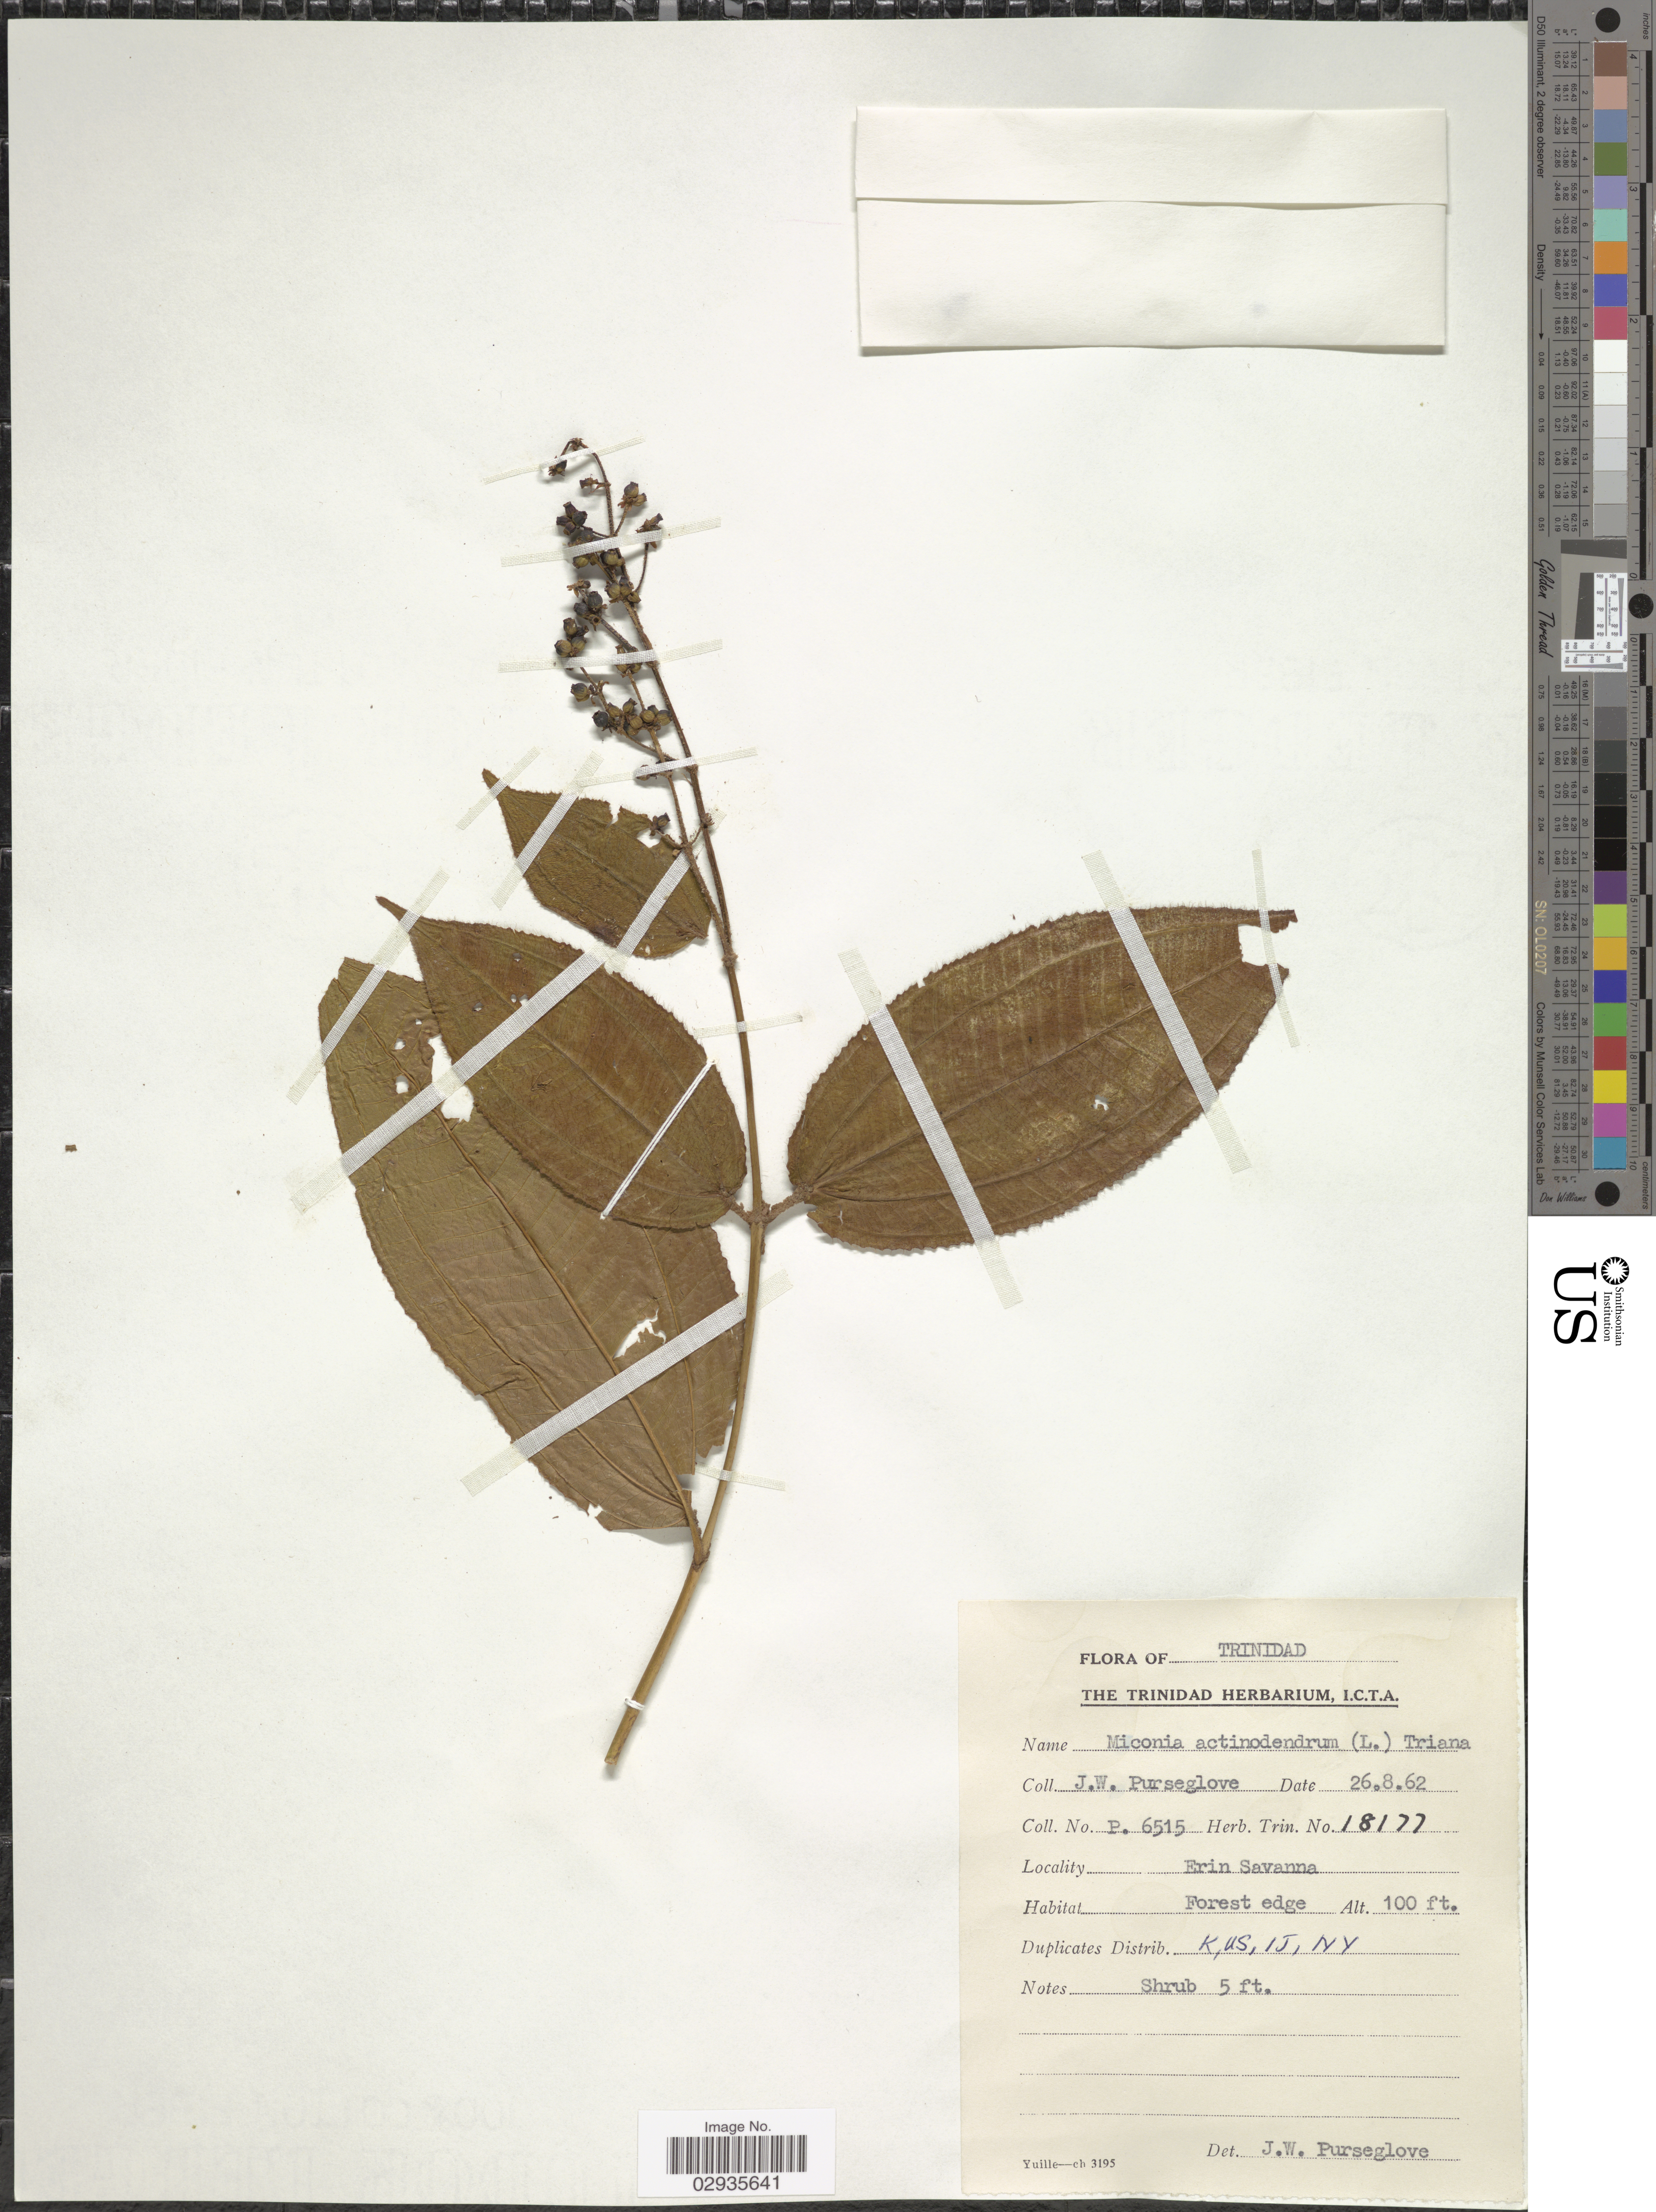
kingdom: Plantae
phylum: Tracheophyta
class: Magnoliopsida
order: Myrtales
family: Melastomataceae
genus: Miconia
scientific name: Miconia acinodendron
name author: (L.) Sweet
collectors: J. Purseglove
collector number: P6515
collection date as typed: Transcribed d/m/y: 26/8/62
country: Trinidad and Tobago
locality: Trinidad. Erin Savanna.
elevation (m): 30